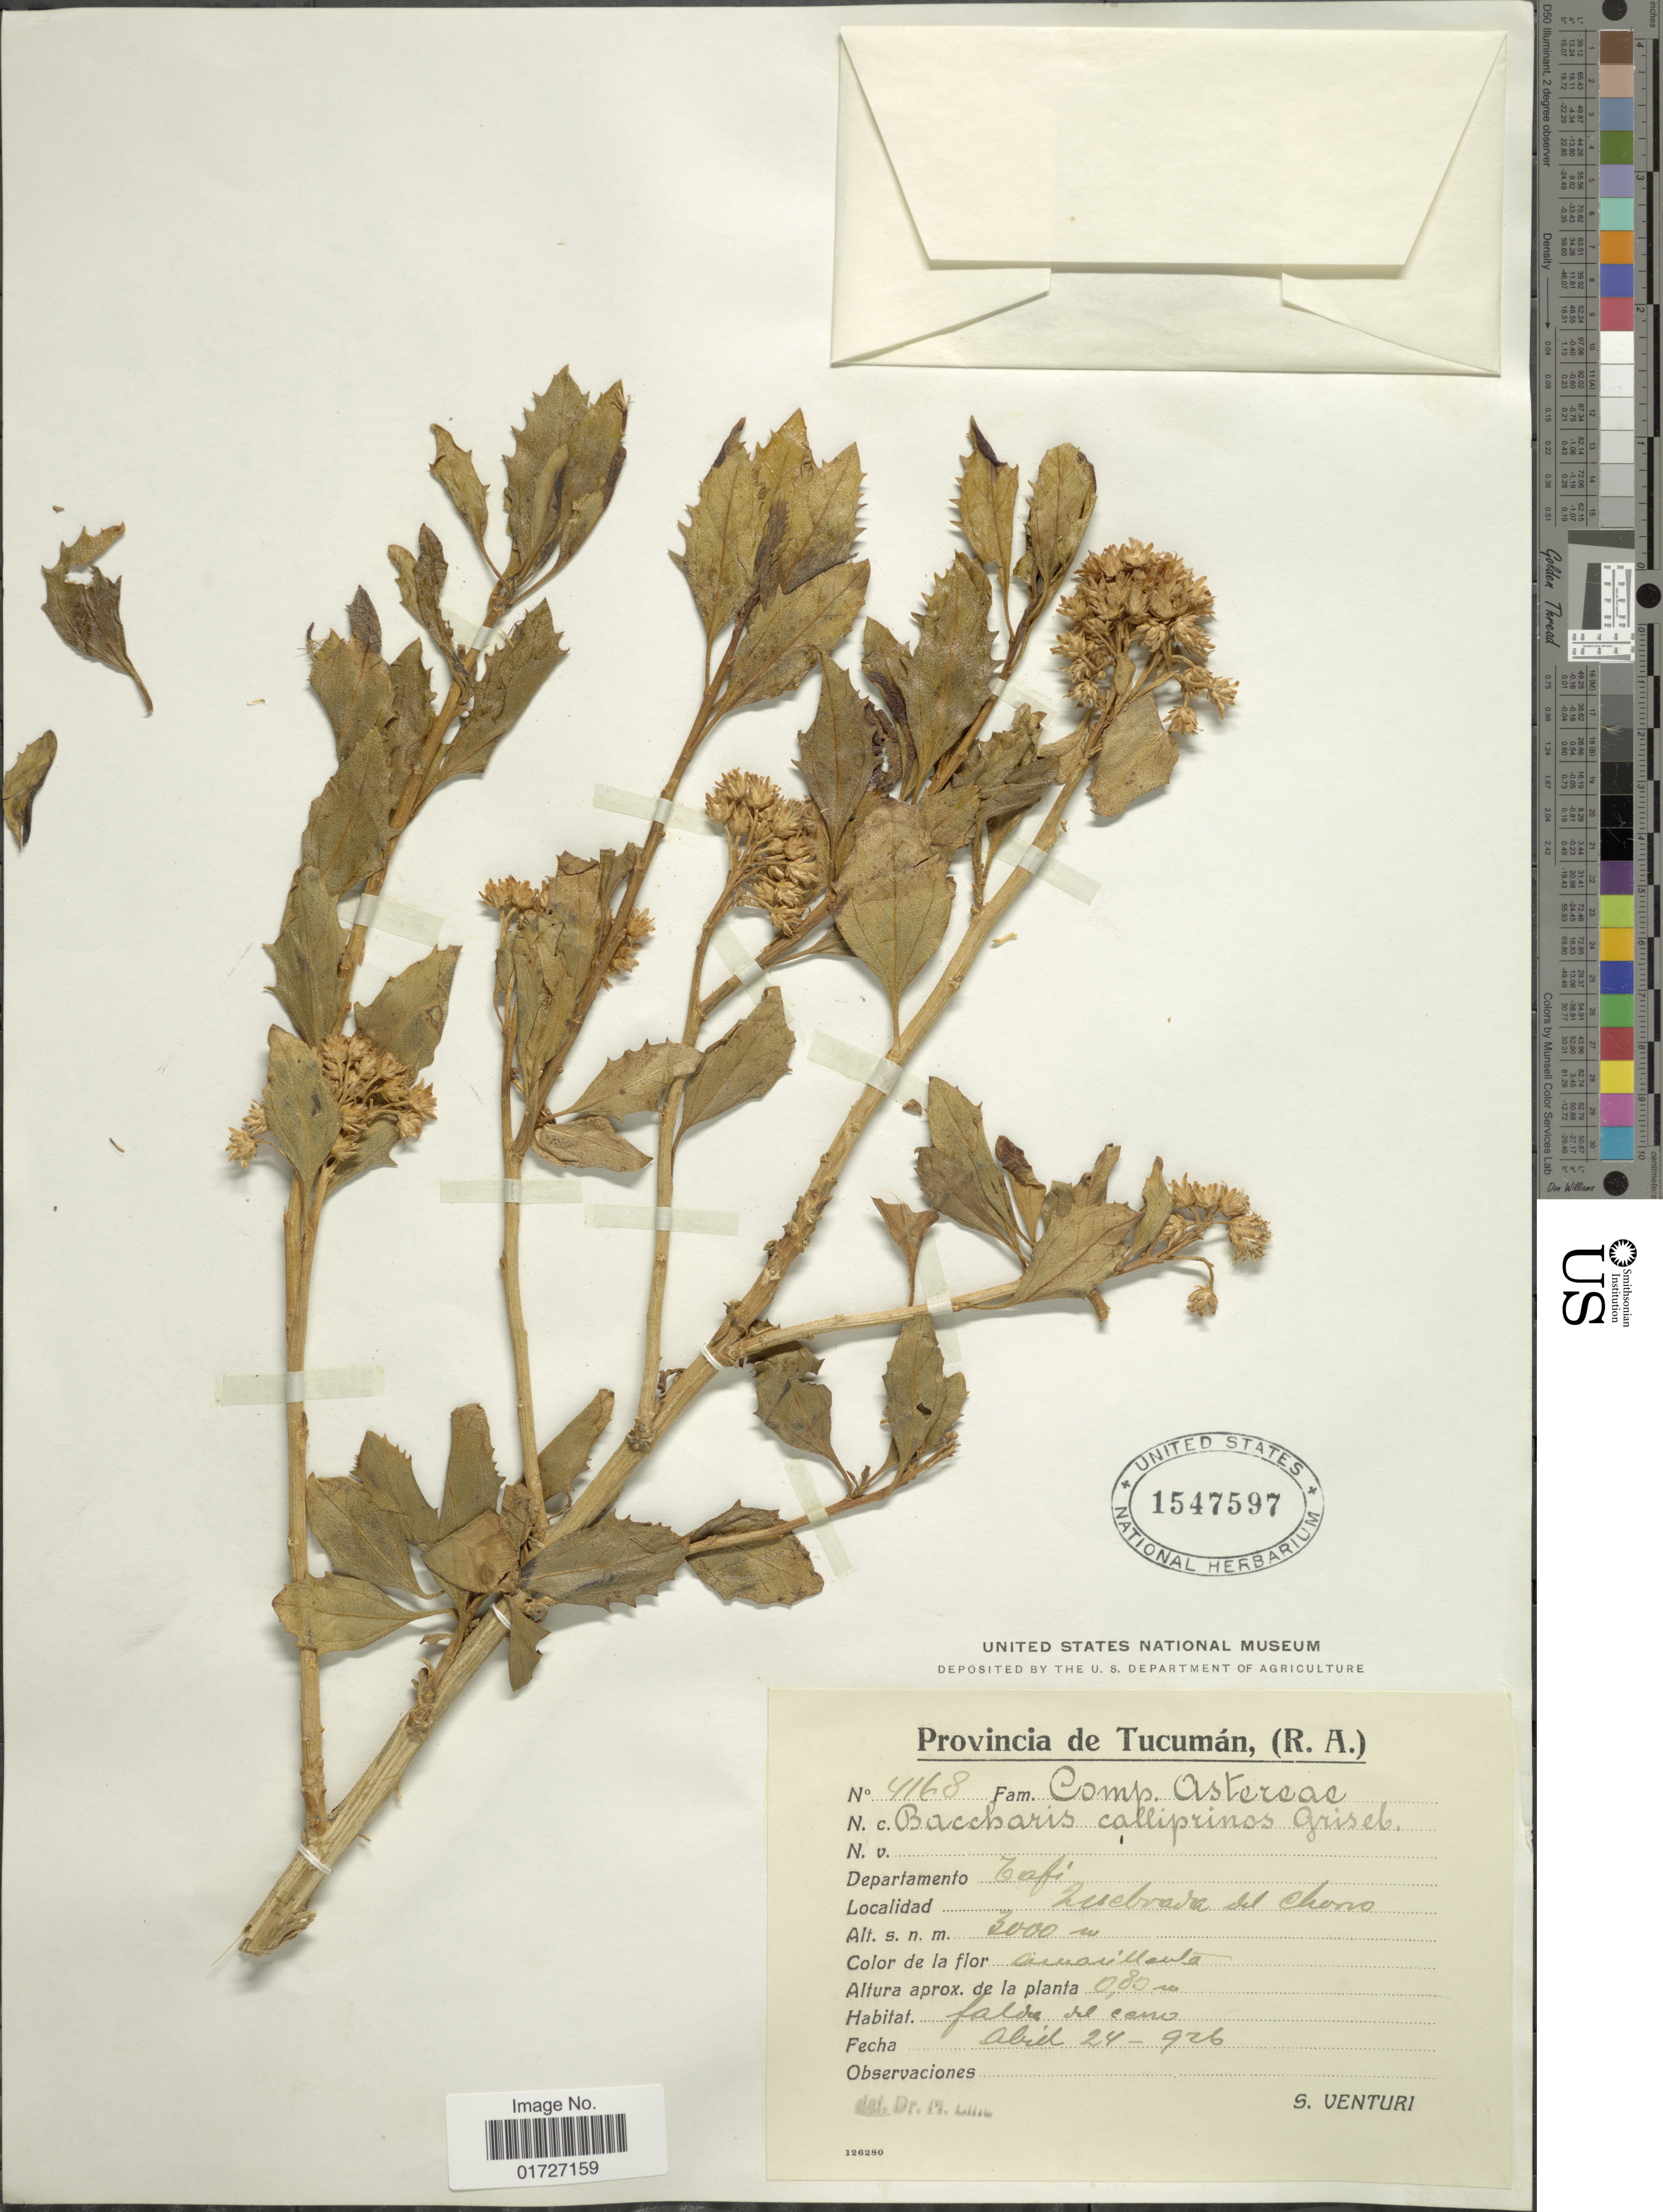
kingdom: Plantae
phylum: Tracheophyta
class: Magnoliopsida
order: Asterales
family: Asteraceae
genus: Baccharis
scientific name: Baccharis calliprinos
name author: Griseb.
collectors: S. Venturi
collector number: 4168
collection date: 1926-04-24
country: Argentina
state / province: Tucuman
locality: Departamento Tafi, Quebrada del Chorro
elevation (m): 3000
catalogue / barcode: US 1547597